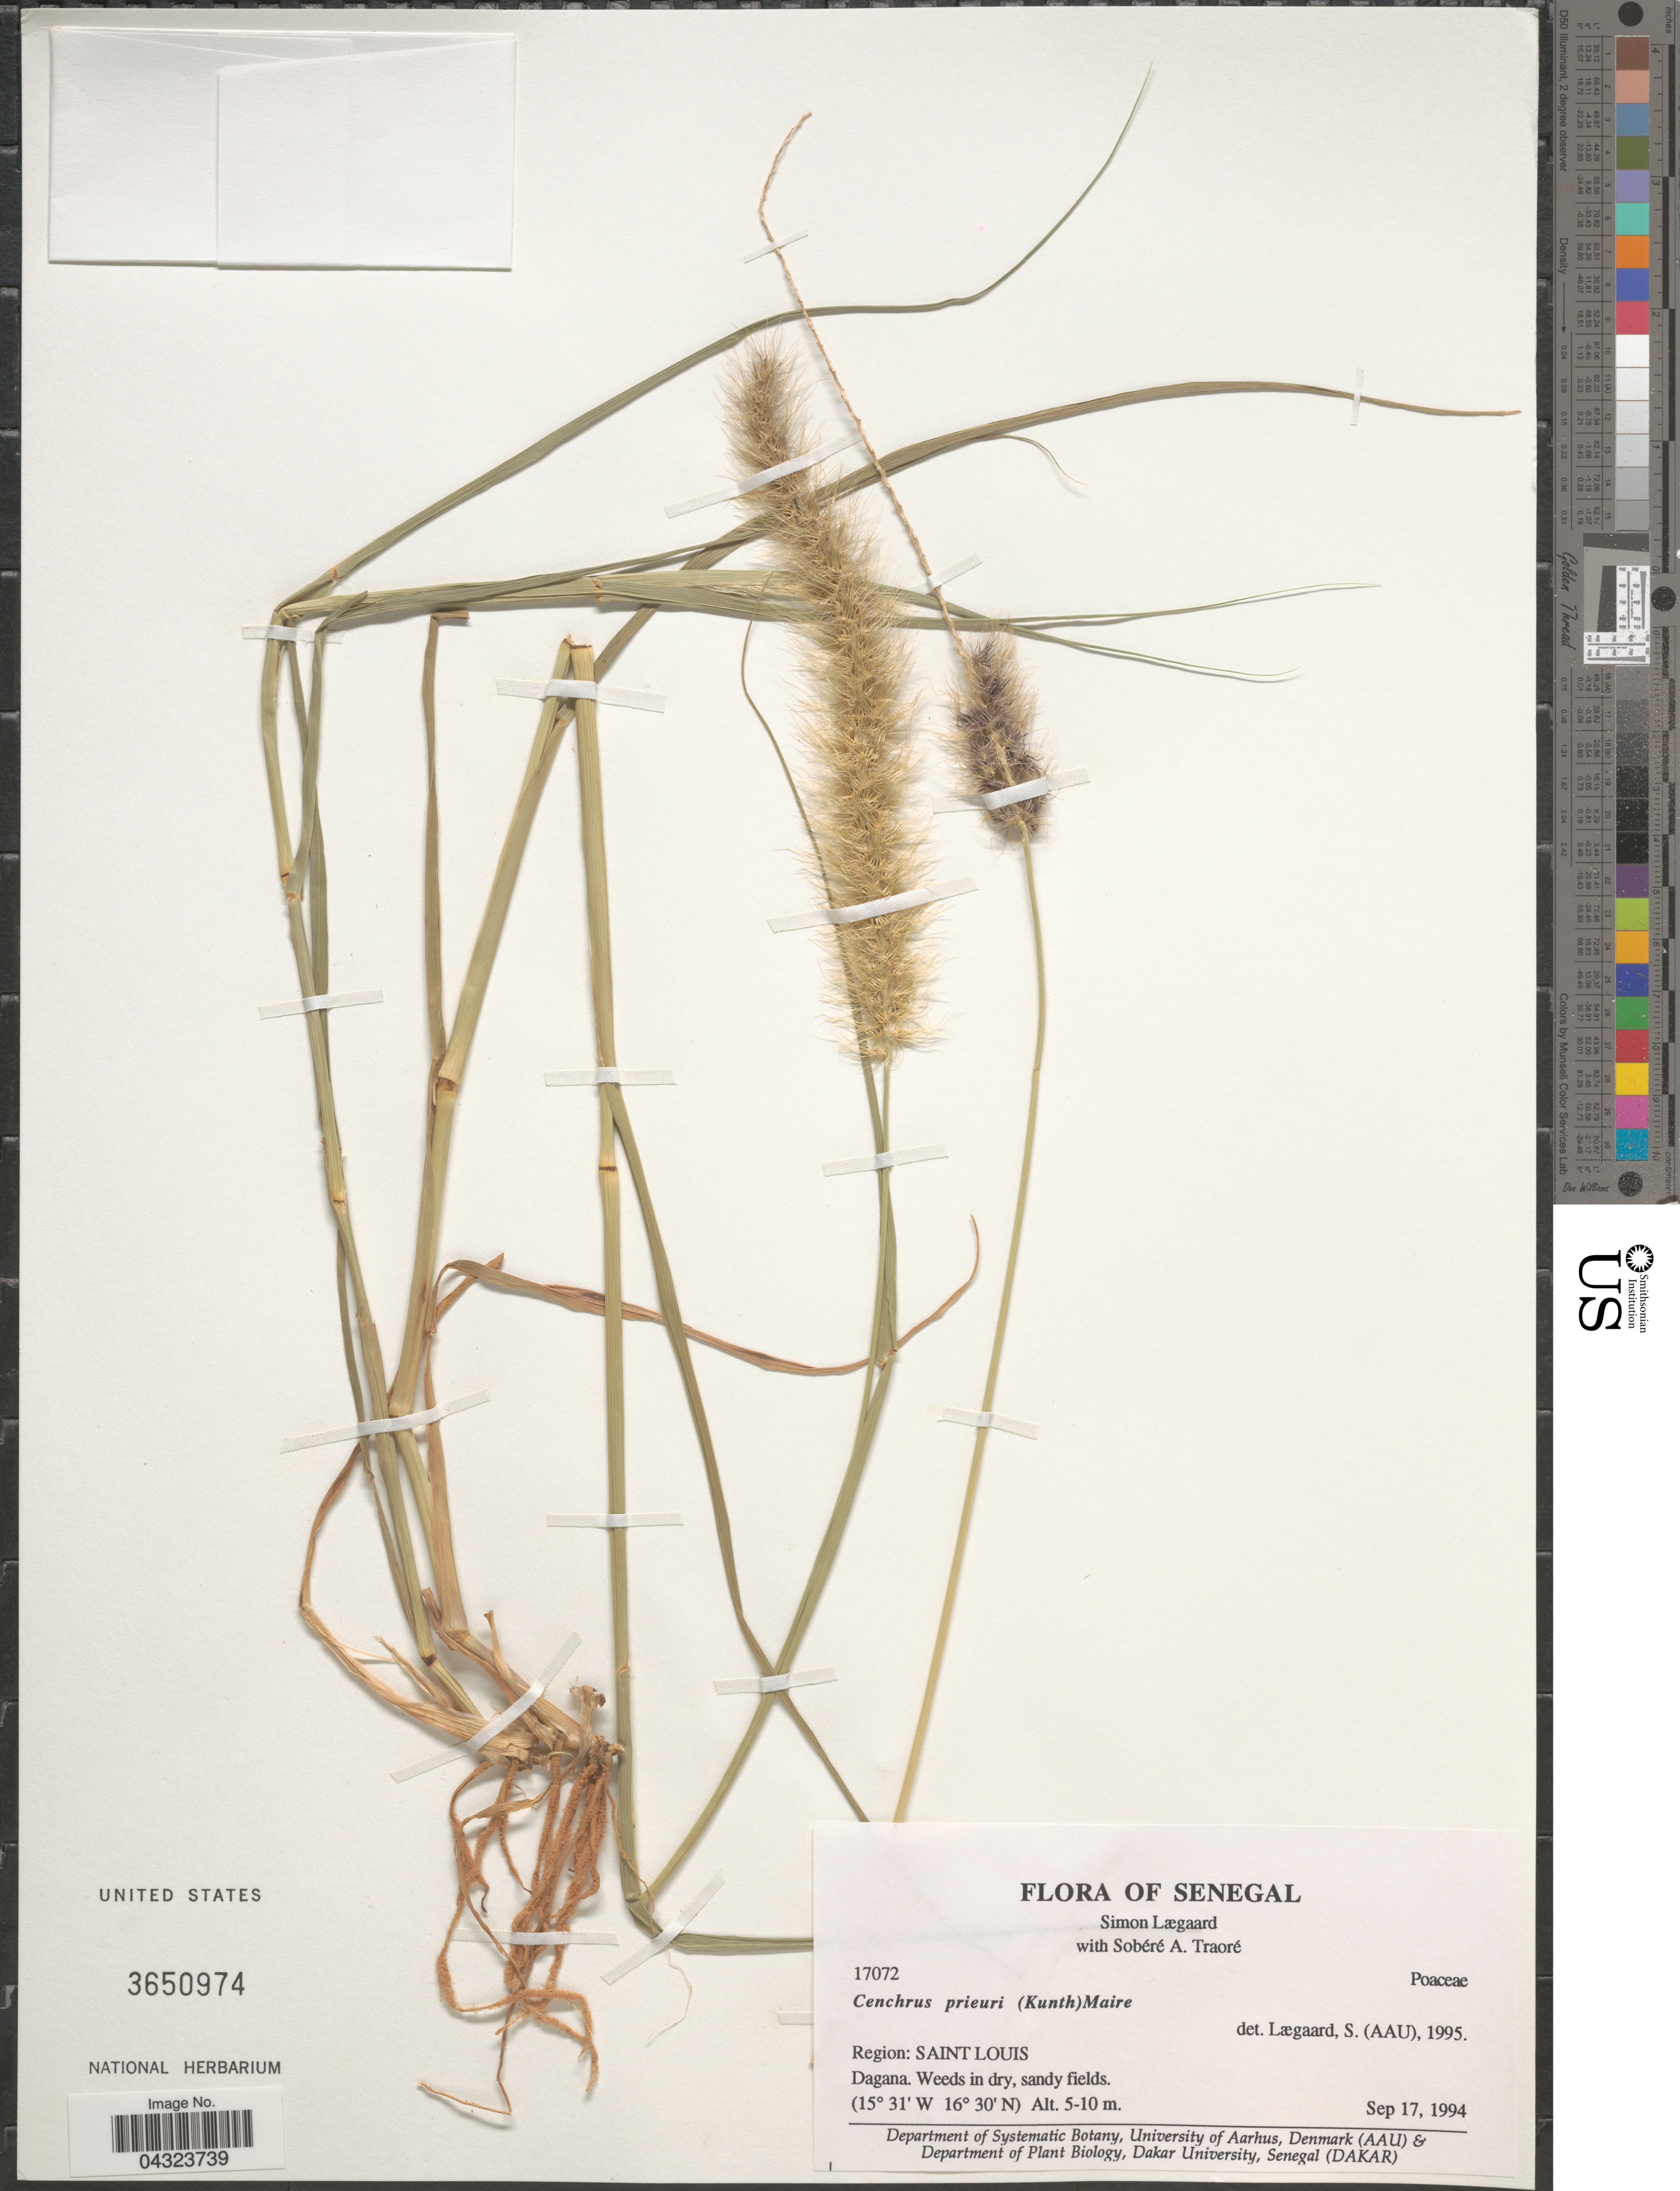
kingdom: Plantae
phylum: Tracheophyta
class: Liliopsida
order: Poales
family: Poaceae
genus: Cenchrus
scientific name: Cenchrus prieurii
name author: (Kunth) Maire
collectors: S. Lægaard & S. Traore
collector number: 17072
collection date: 1994-09-17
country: Senegal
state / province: Saint-Louis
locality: Region: Saint Louis. Dagana.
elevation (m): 5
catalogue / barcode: US 3650974